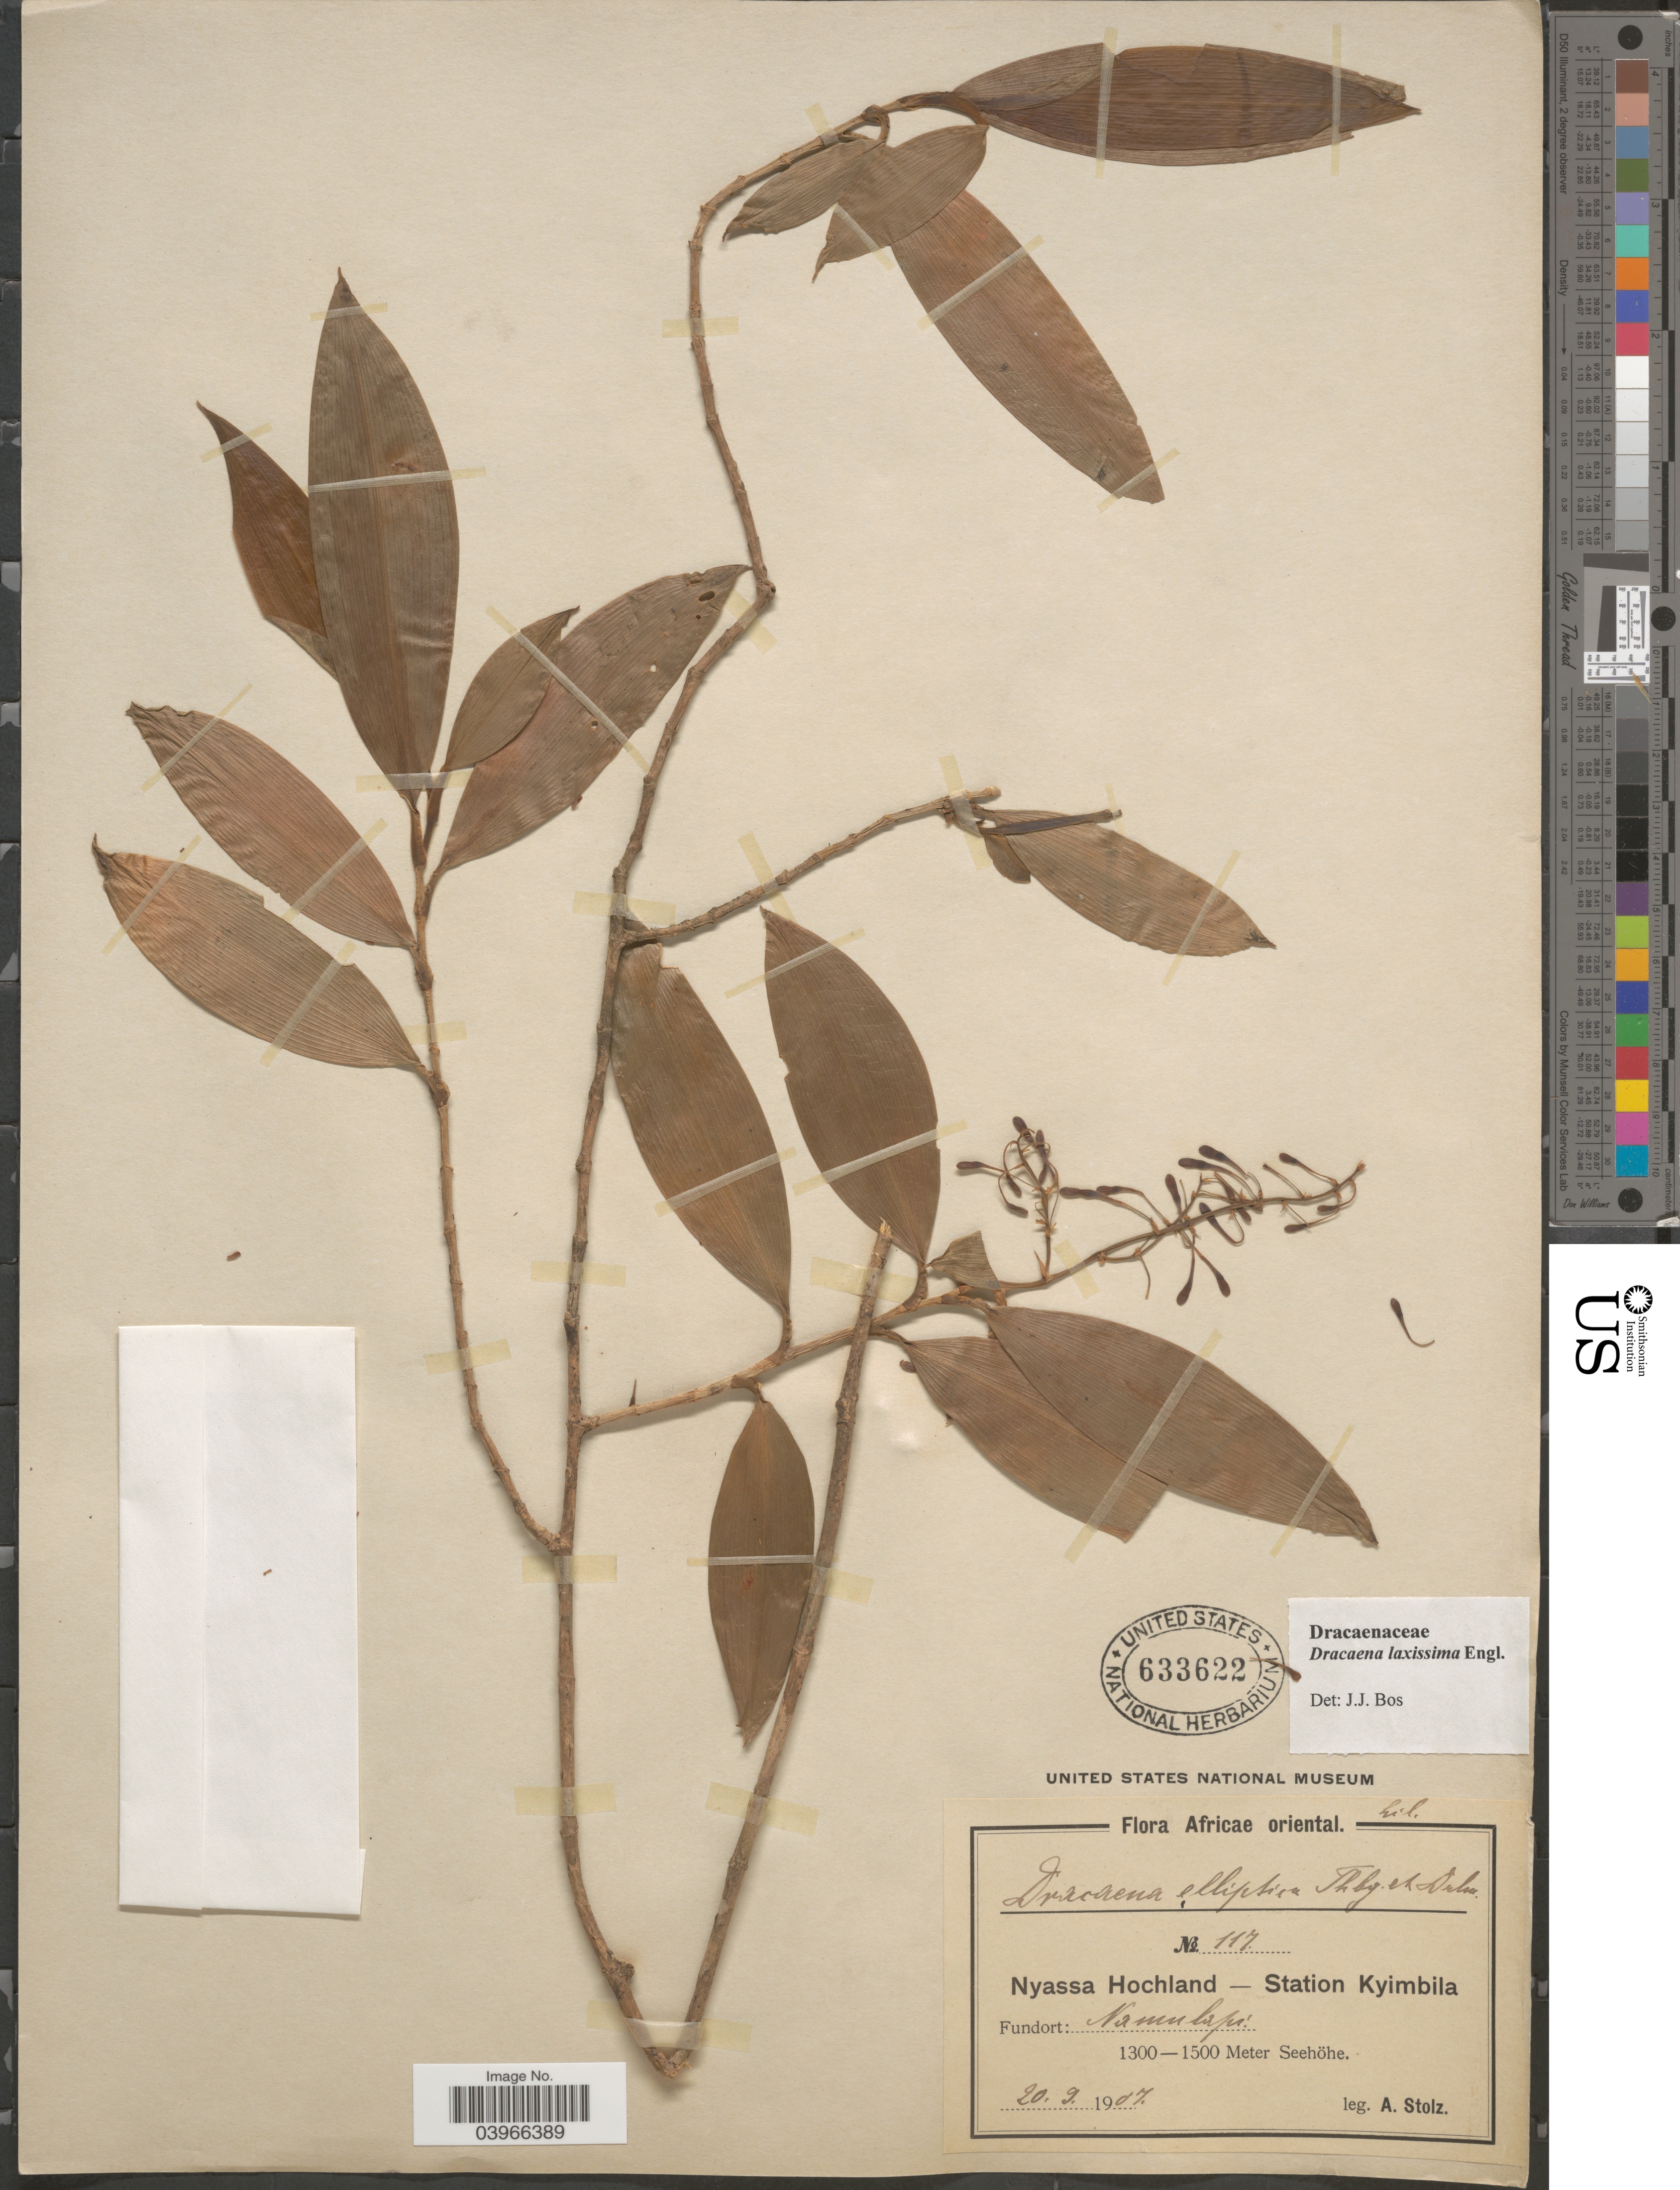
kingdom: Plantae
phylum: Tracheophyta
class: Liliopsida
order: Asparagales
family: Asparagaceae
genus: Dracaena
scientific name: Dracaena laxissima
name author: Engl.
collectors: A. Stolz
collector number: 117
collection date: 1907-09-20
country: Tanzania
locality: Africae oriental. Nyassa Hochland- Station Kyimbila. Namulapi.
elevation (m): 1300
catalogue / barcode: US 633622